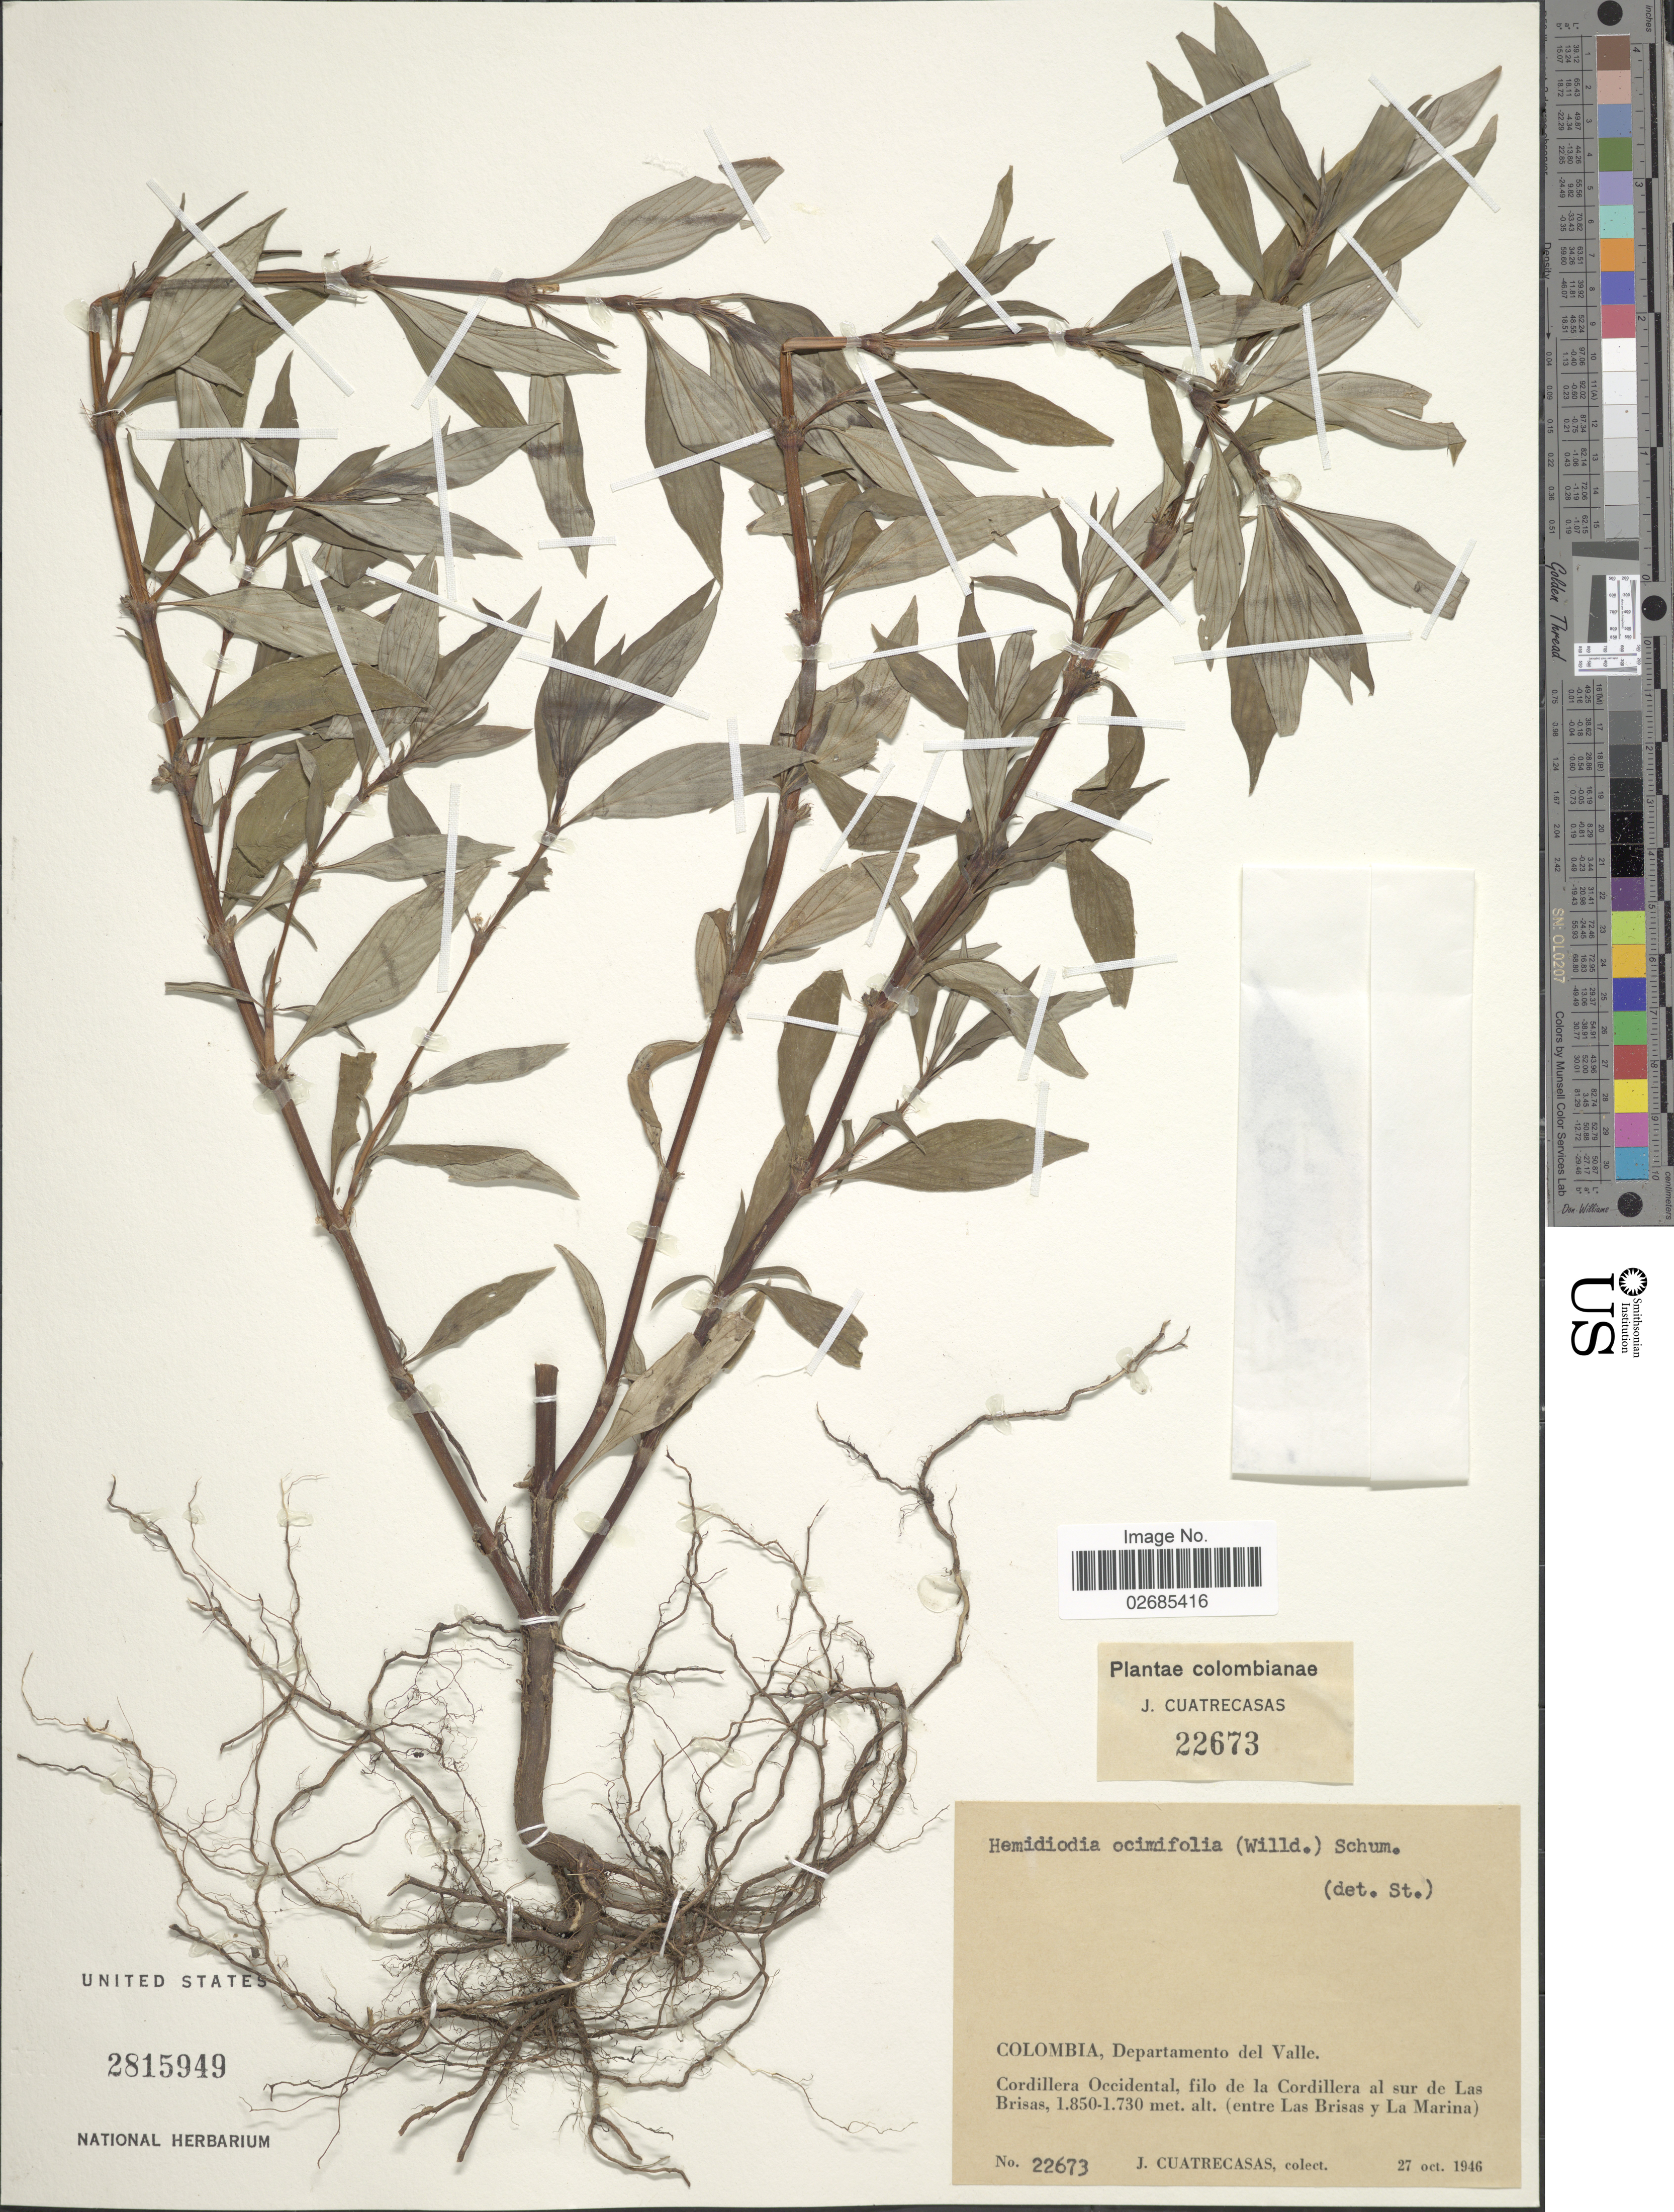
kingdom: Plantae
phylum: Tracheophyta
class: Magnoliopsida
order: Gentianales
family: Rubiaceae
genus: Hemidiodia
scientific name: Hemidiodia ocimifolia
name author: (Willd.) K. Schum.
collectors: J. Cuatrecasas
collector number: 22673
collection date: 1946-10-27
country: Colombia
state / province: Valle del Cauca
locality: Departamento del Valle. Cordillera Occidental, filo de la Cordillera al sur de Las Brisas (entre Las Brisas y La Marina)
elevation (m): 1730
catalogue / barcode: US 2815949